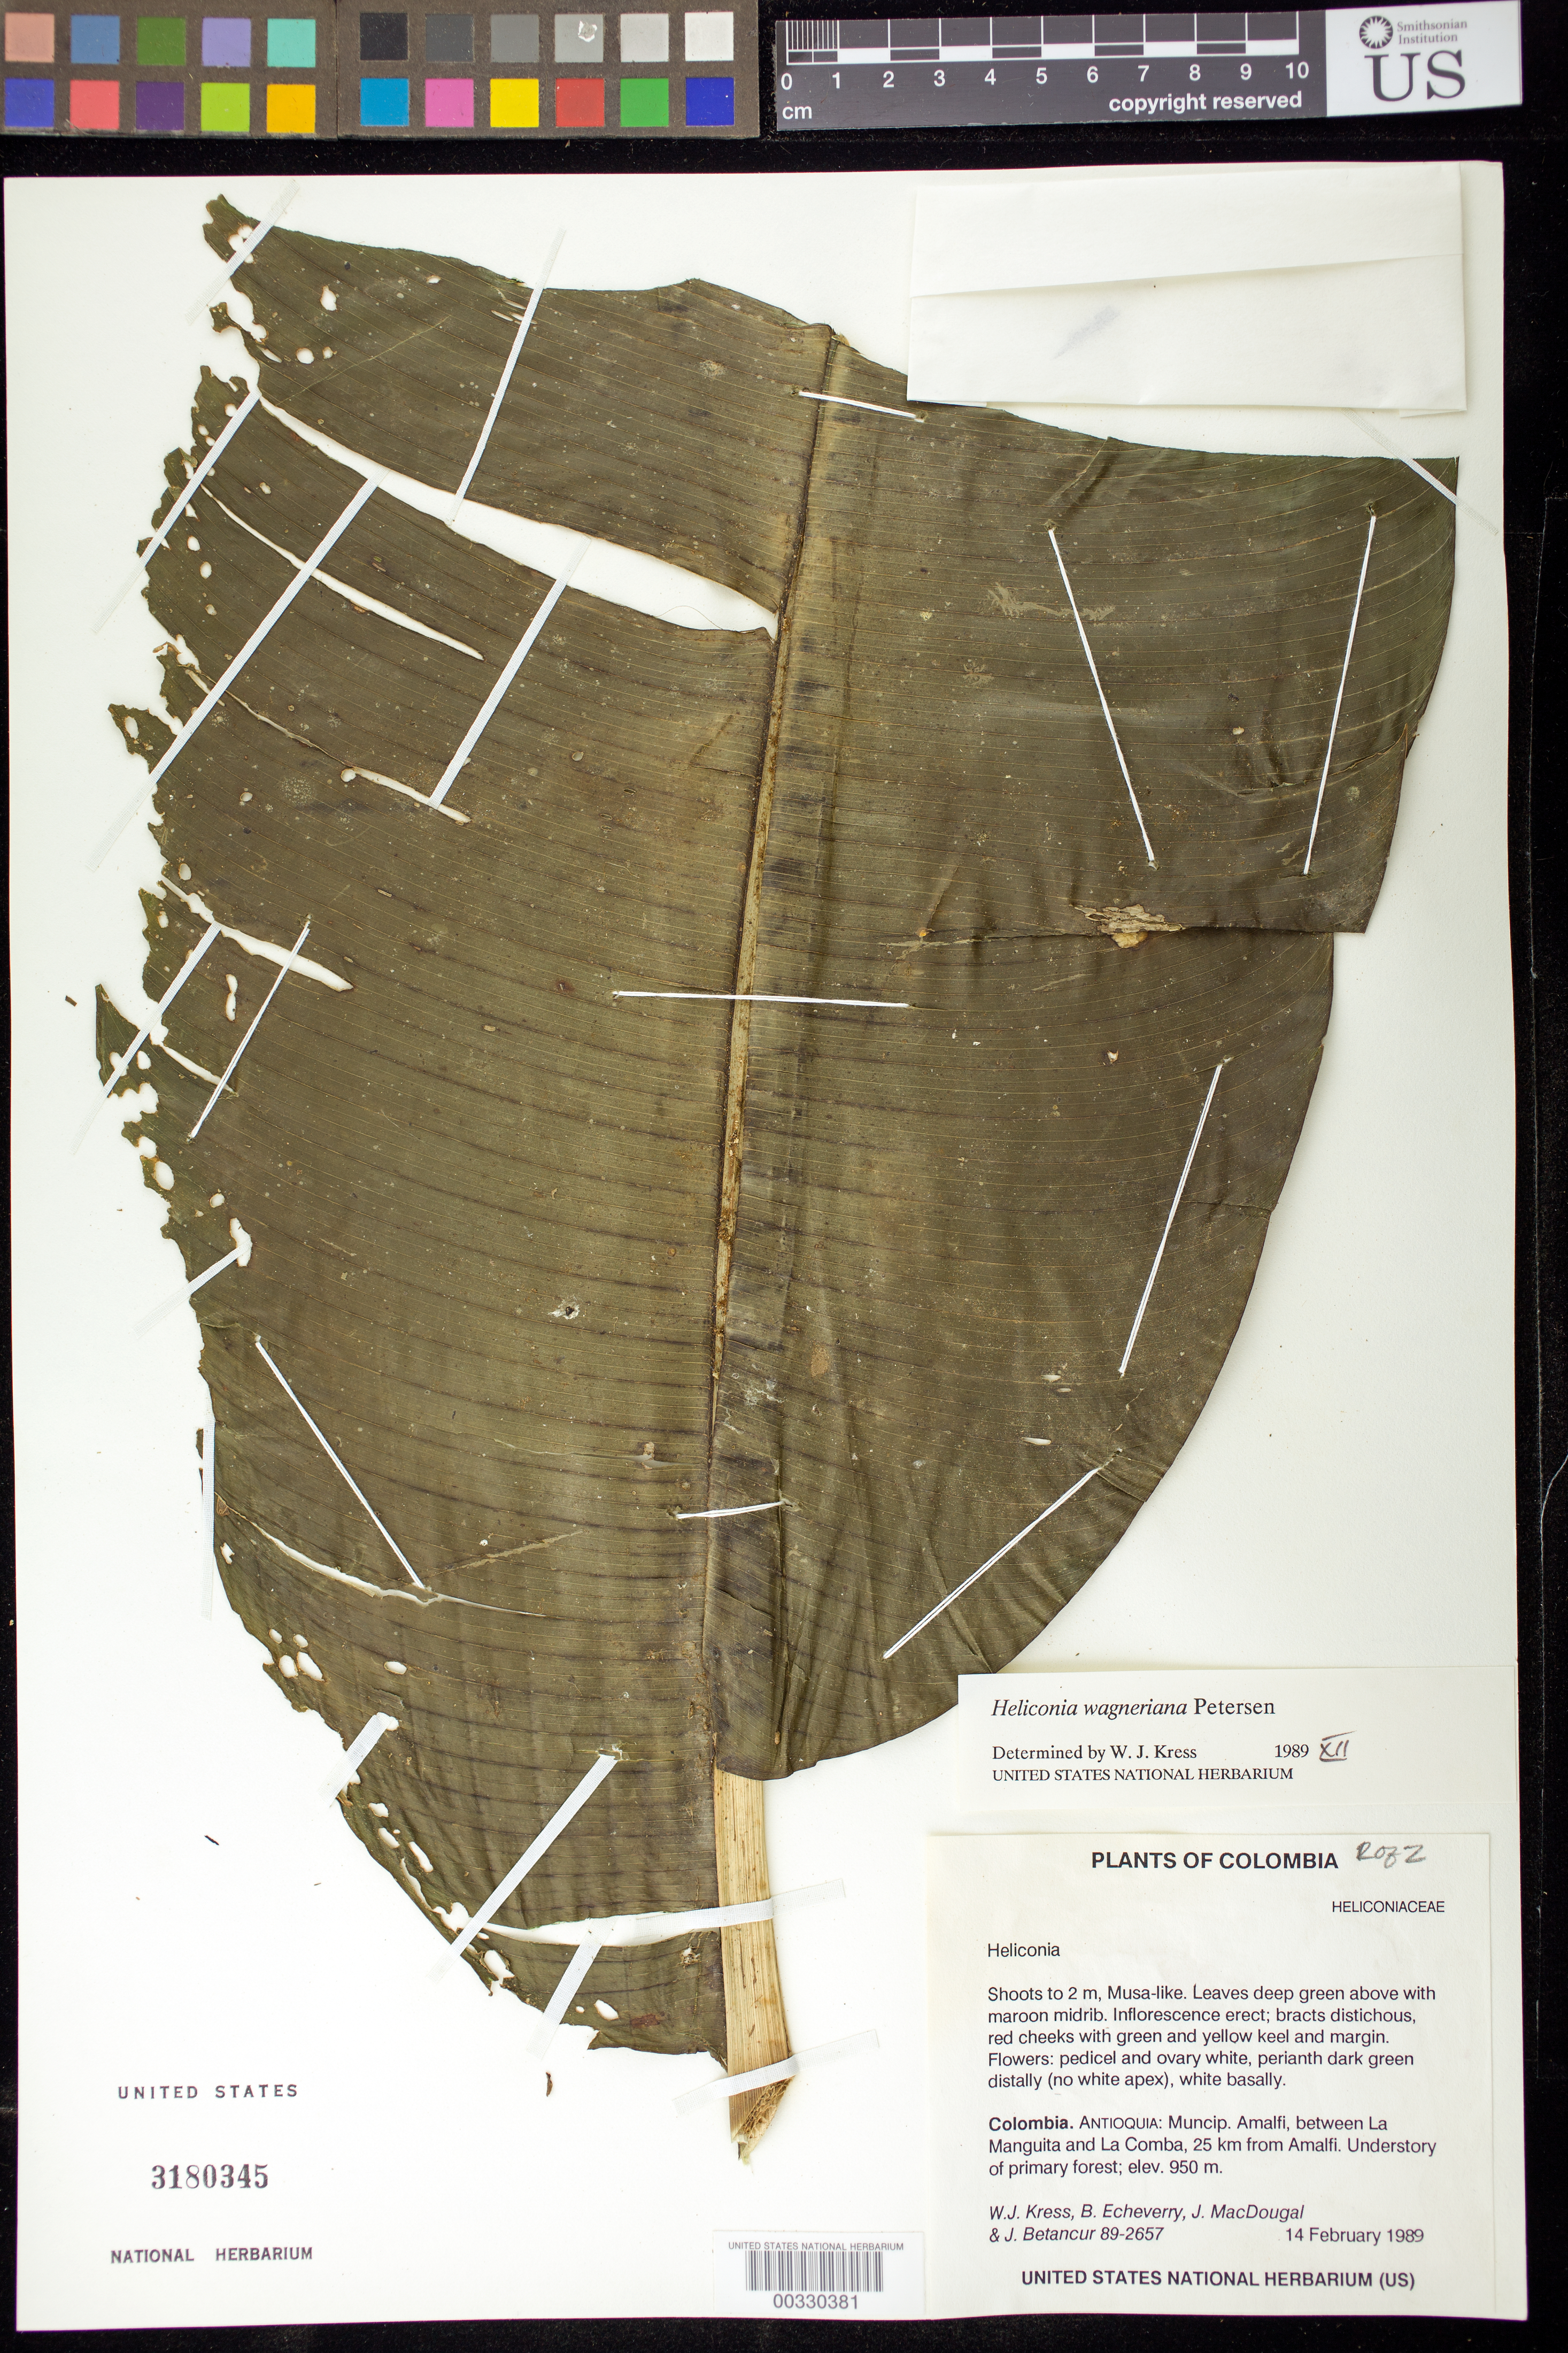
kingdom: Plantae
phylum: Tracheophyta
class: Liliopsida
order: Zingiberales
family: Heliconiaceae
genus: Heliconia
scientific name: Heliconia wagneriana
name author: Petersen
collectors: W. J. Kress, B. Echeverry, J. M. MacDougal & J. C. Betancur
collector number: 89-2657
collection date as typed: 14 Feb 1989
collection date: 1989-02-14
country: Colombia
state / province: Antioquia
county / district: Amalfi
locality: Mun of Amalfi, between la Manguita and la Comba, 25 km from Amalfi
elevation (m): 950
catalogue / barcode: US 3180345